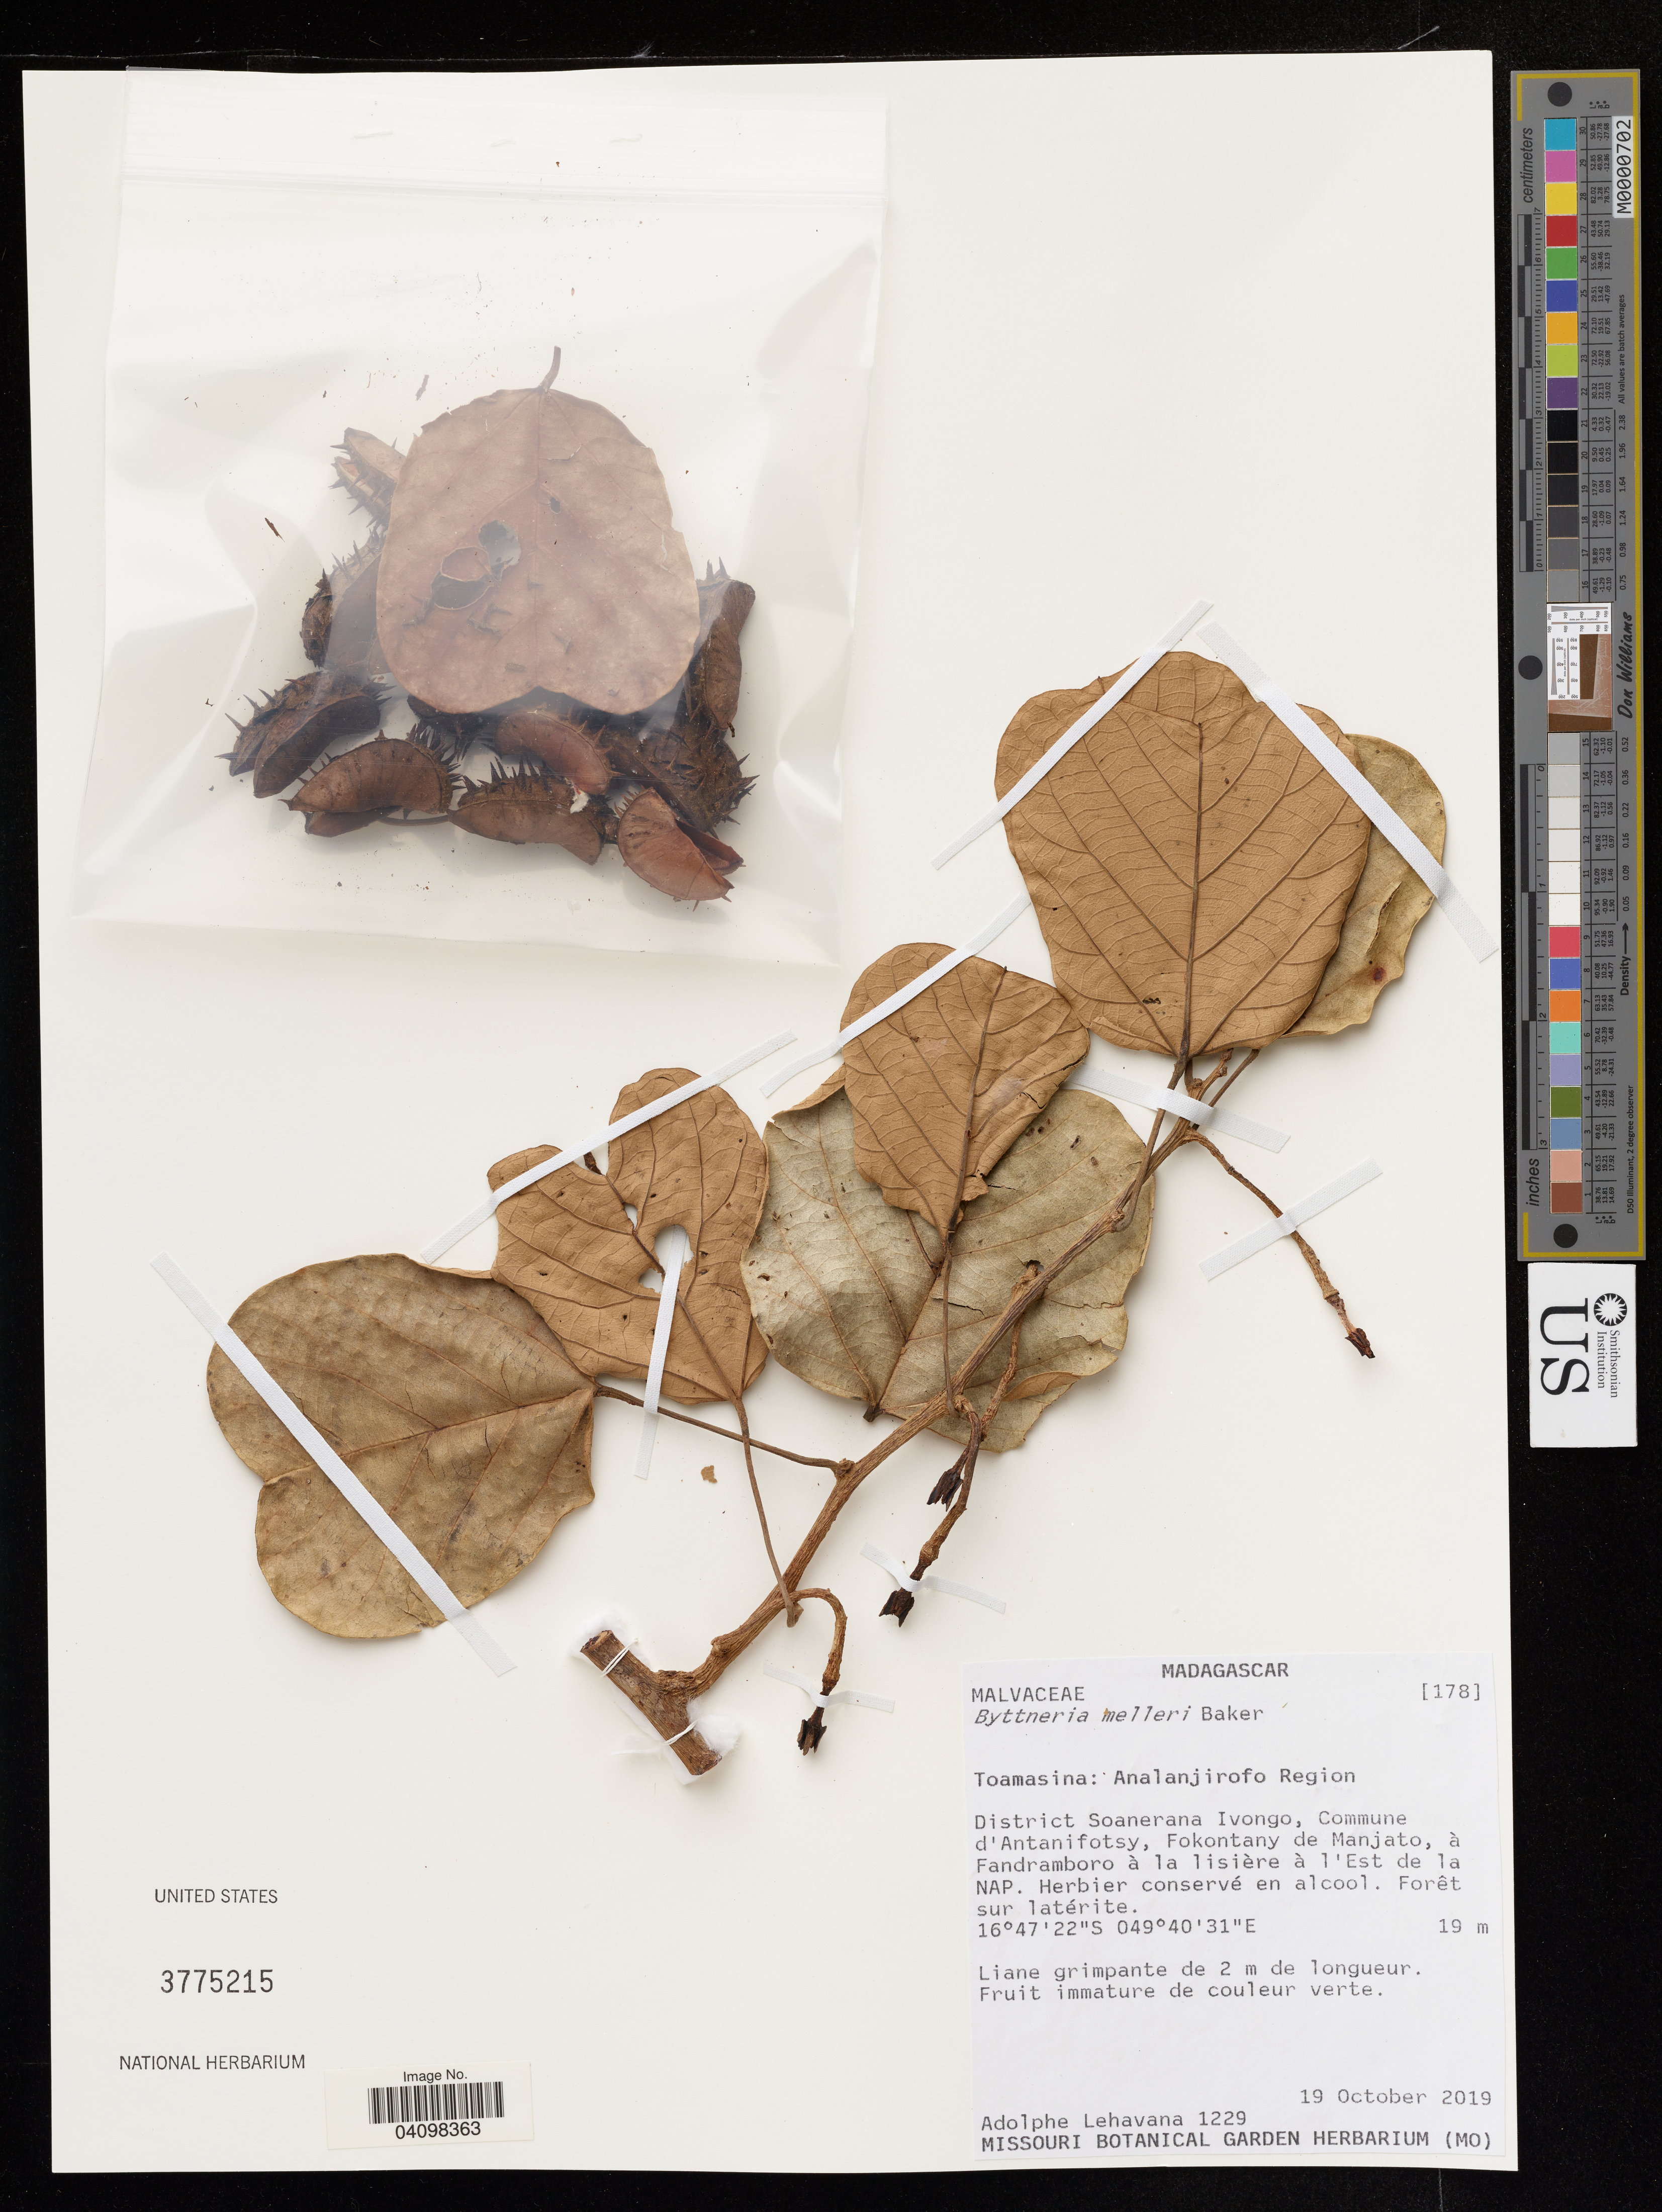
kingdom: Plantae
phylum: Tracheophyta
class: Magnoliopsida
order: Malvales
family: Malvaceae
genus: Byttneria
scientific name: Byttneria melleri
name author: Baker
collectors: A. Lehavana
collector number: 1229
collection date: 2019-10-19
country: Madagascar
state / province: Toamasina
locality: Analanjirofo Region. District Soanerana Ivongo, Commune d'Antanifotsy, Fokontany de Manjato, à Fandramboro à la lisière à l'Est de la NAP.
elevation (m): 19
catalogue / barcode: US 3775215